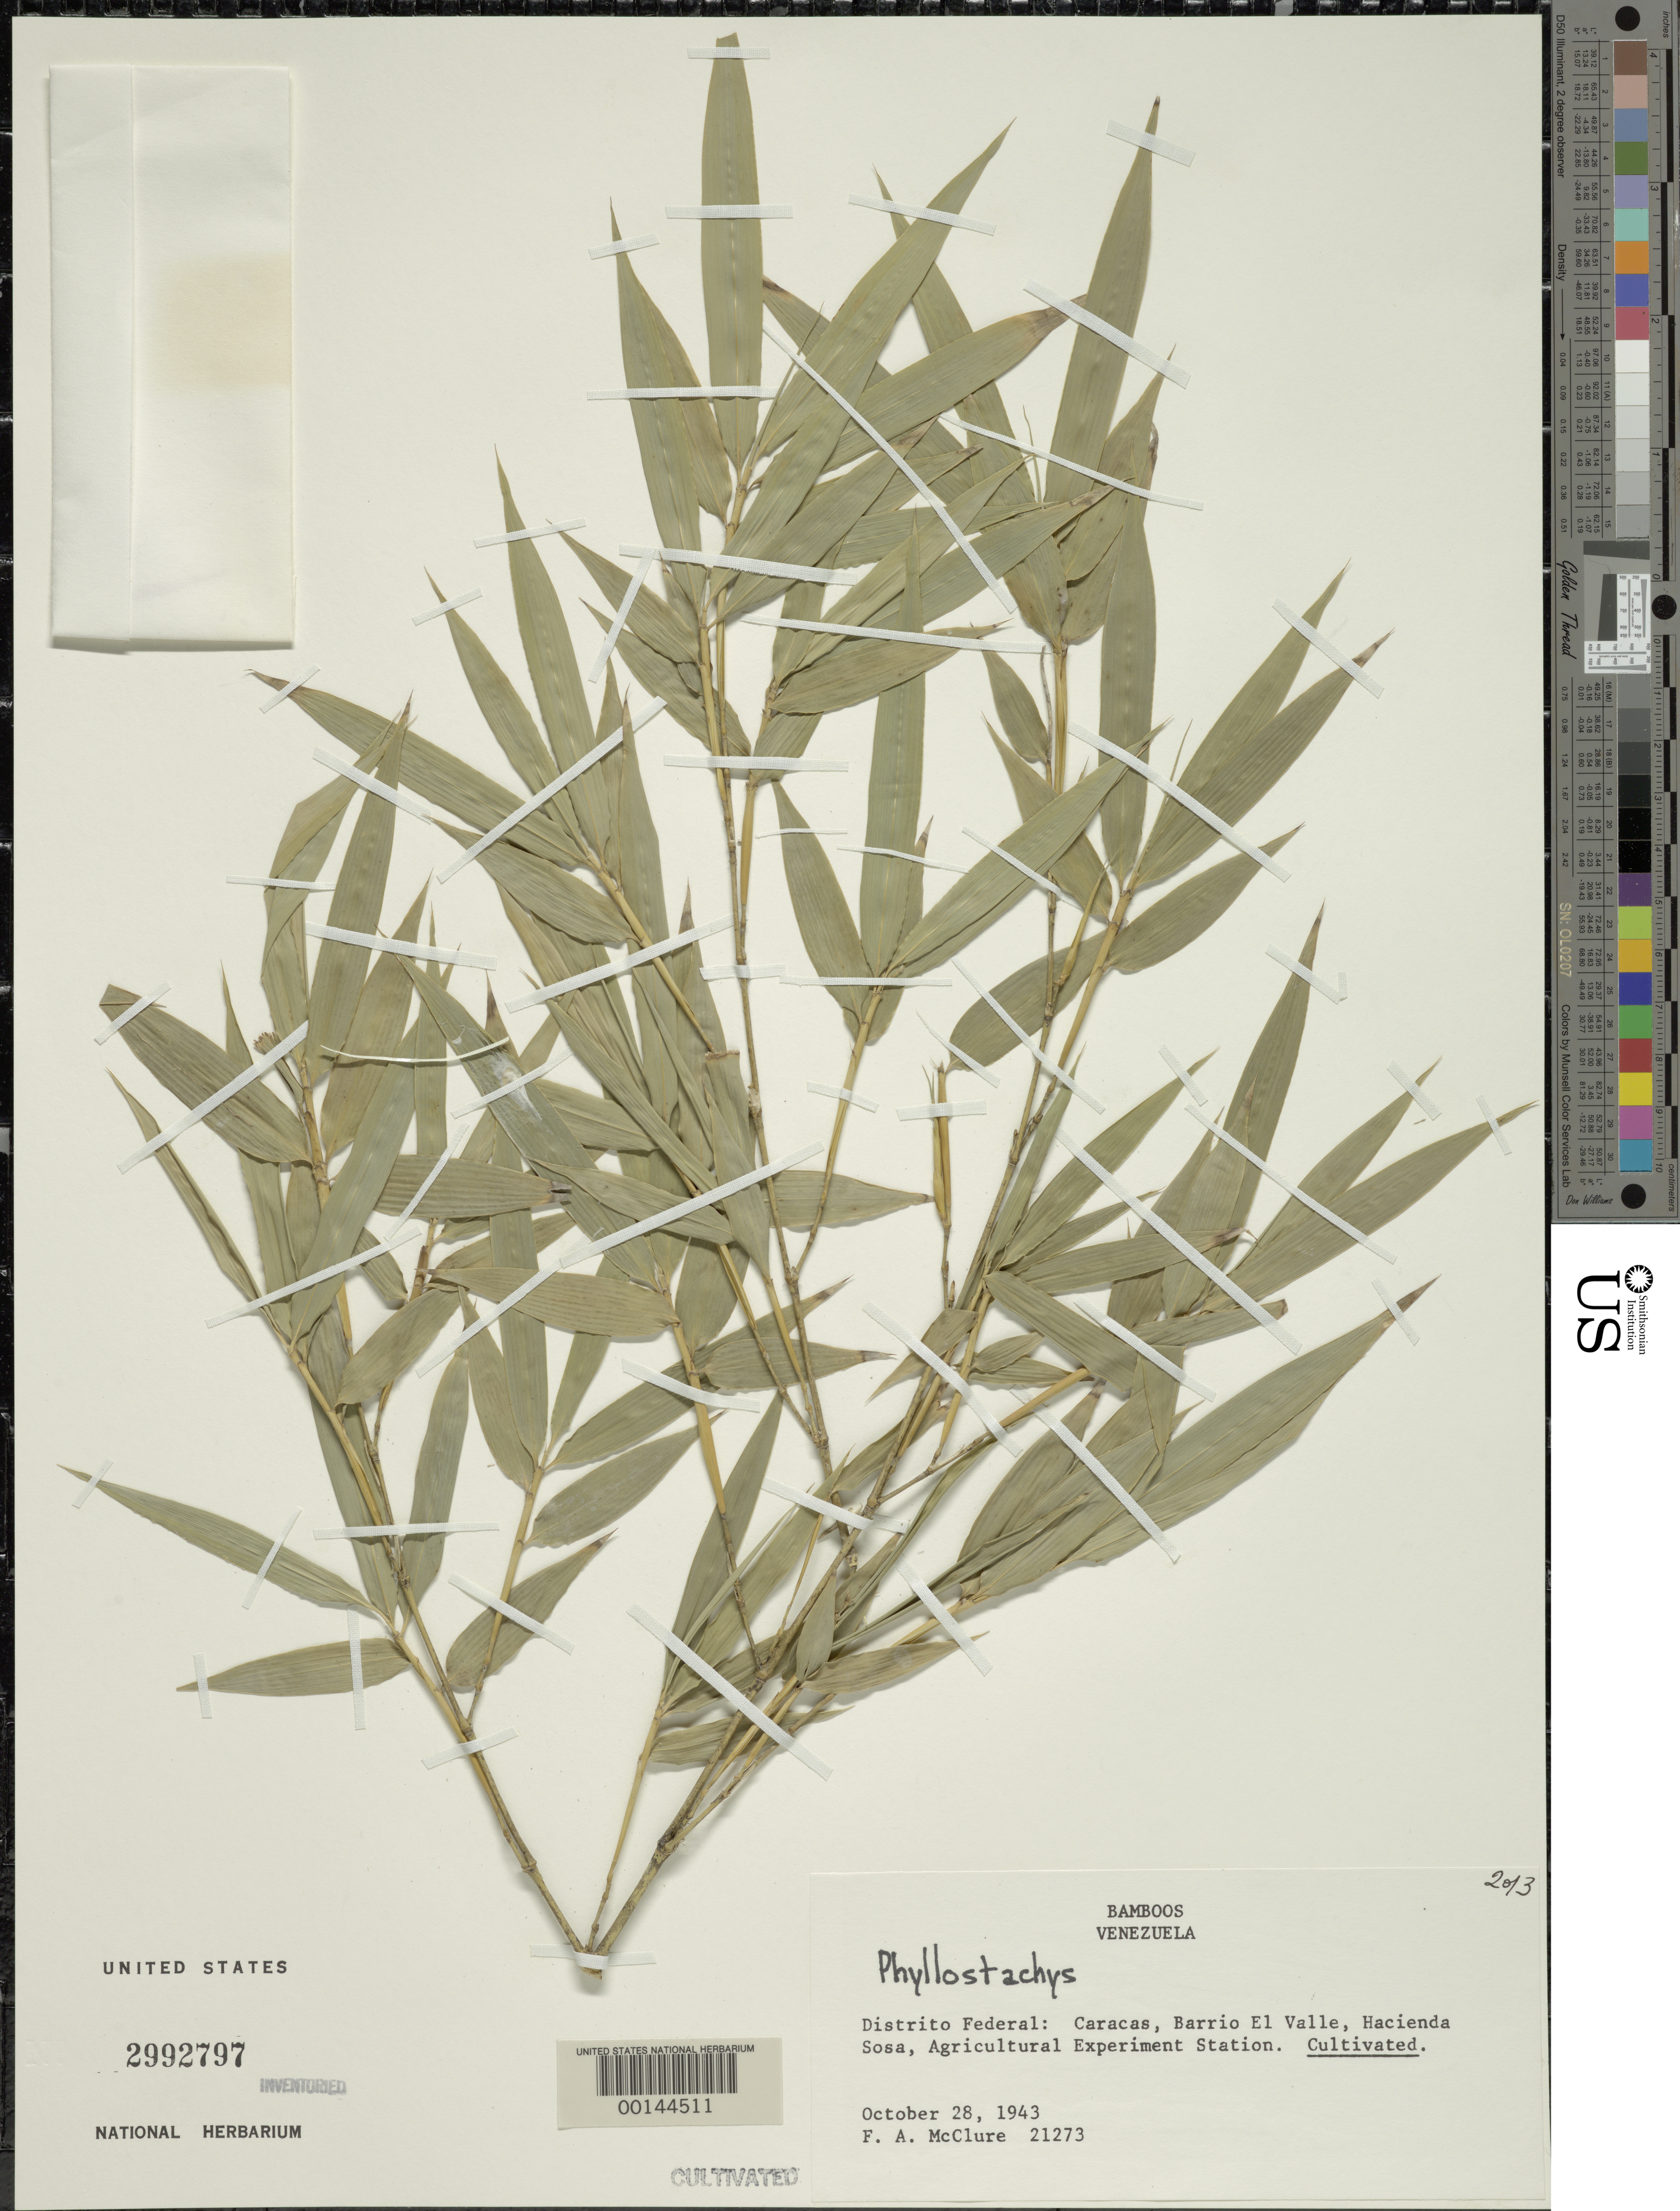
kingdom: Plantae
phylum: Tracheophyta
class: Liliopsida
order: Poales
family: Poaceae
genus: Phyllostachys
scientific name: Phyllostachys sp.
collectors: F. A. McClure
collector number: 21273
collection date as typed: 28 Oct 1943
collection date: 1943-10-28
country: Venezuela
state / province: Distrito Federal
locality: Caracas, barrio el valle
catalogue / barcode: US 2992797